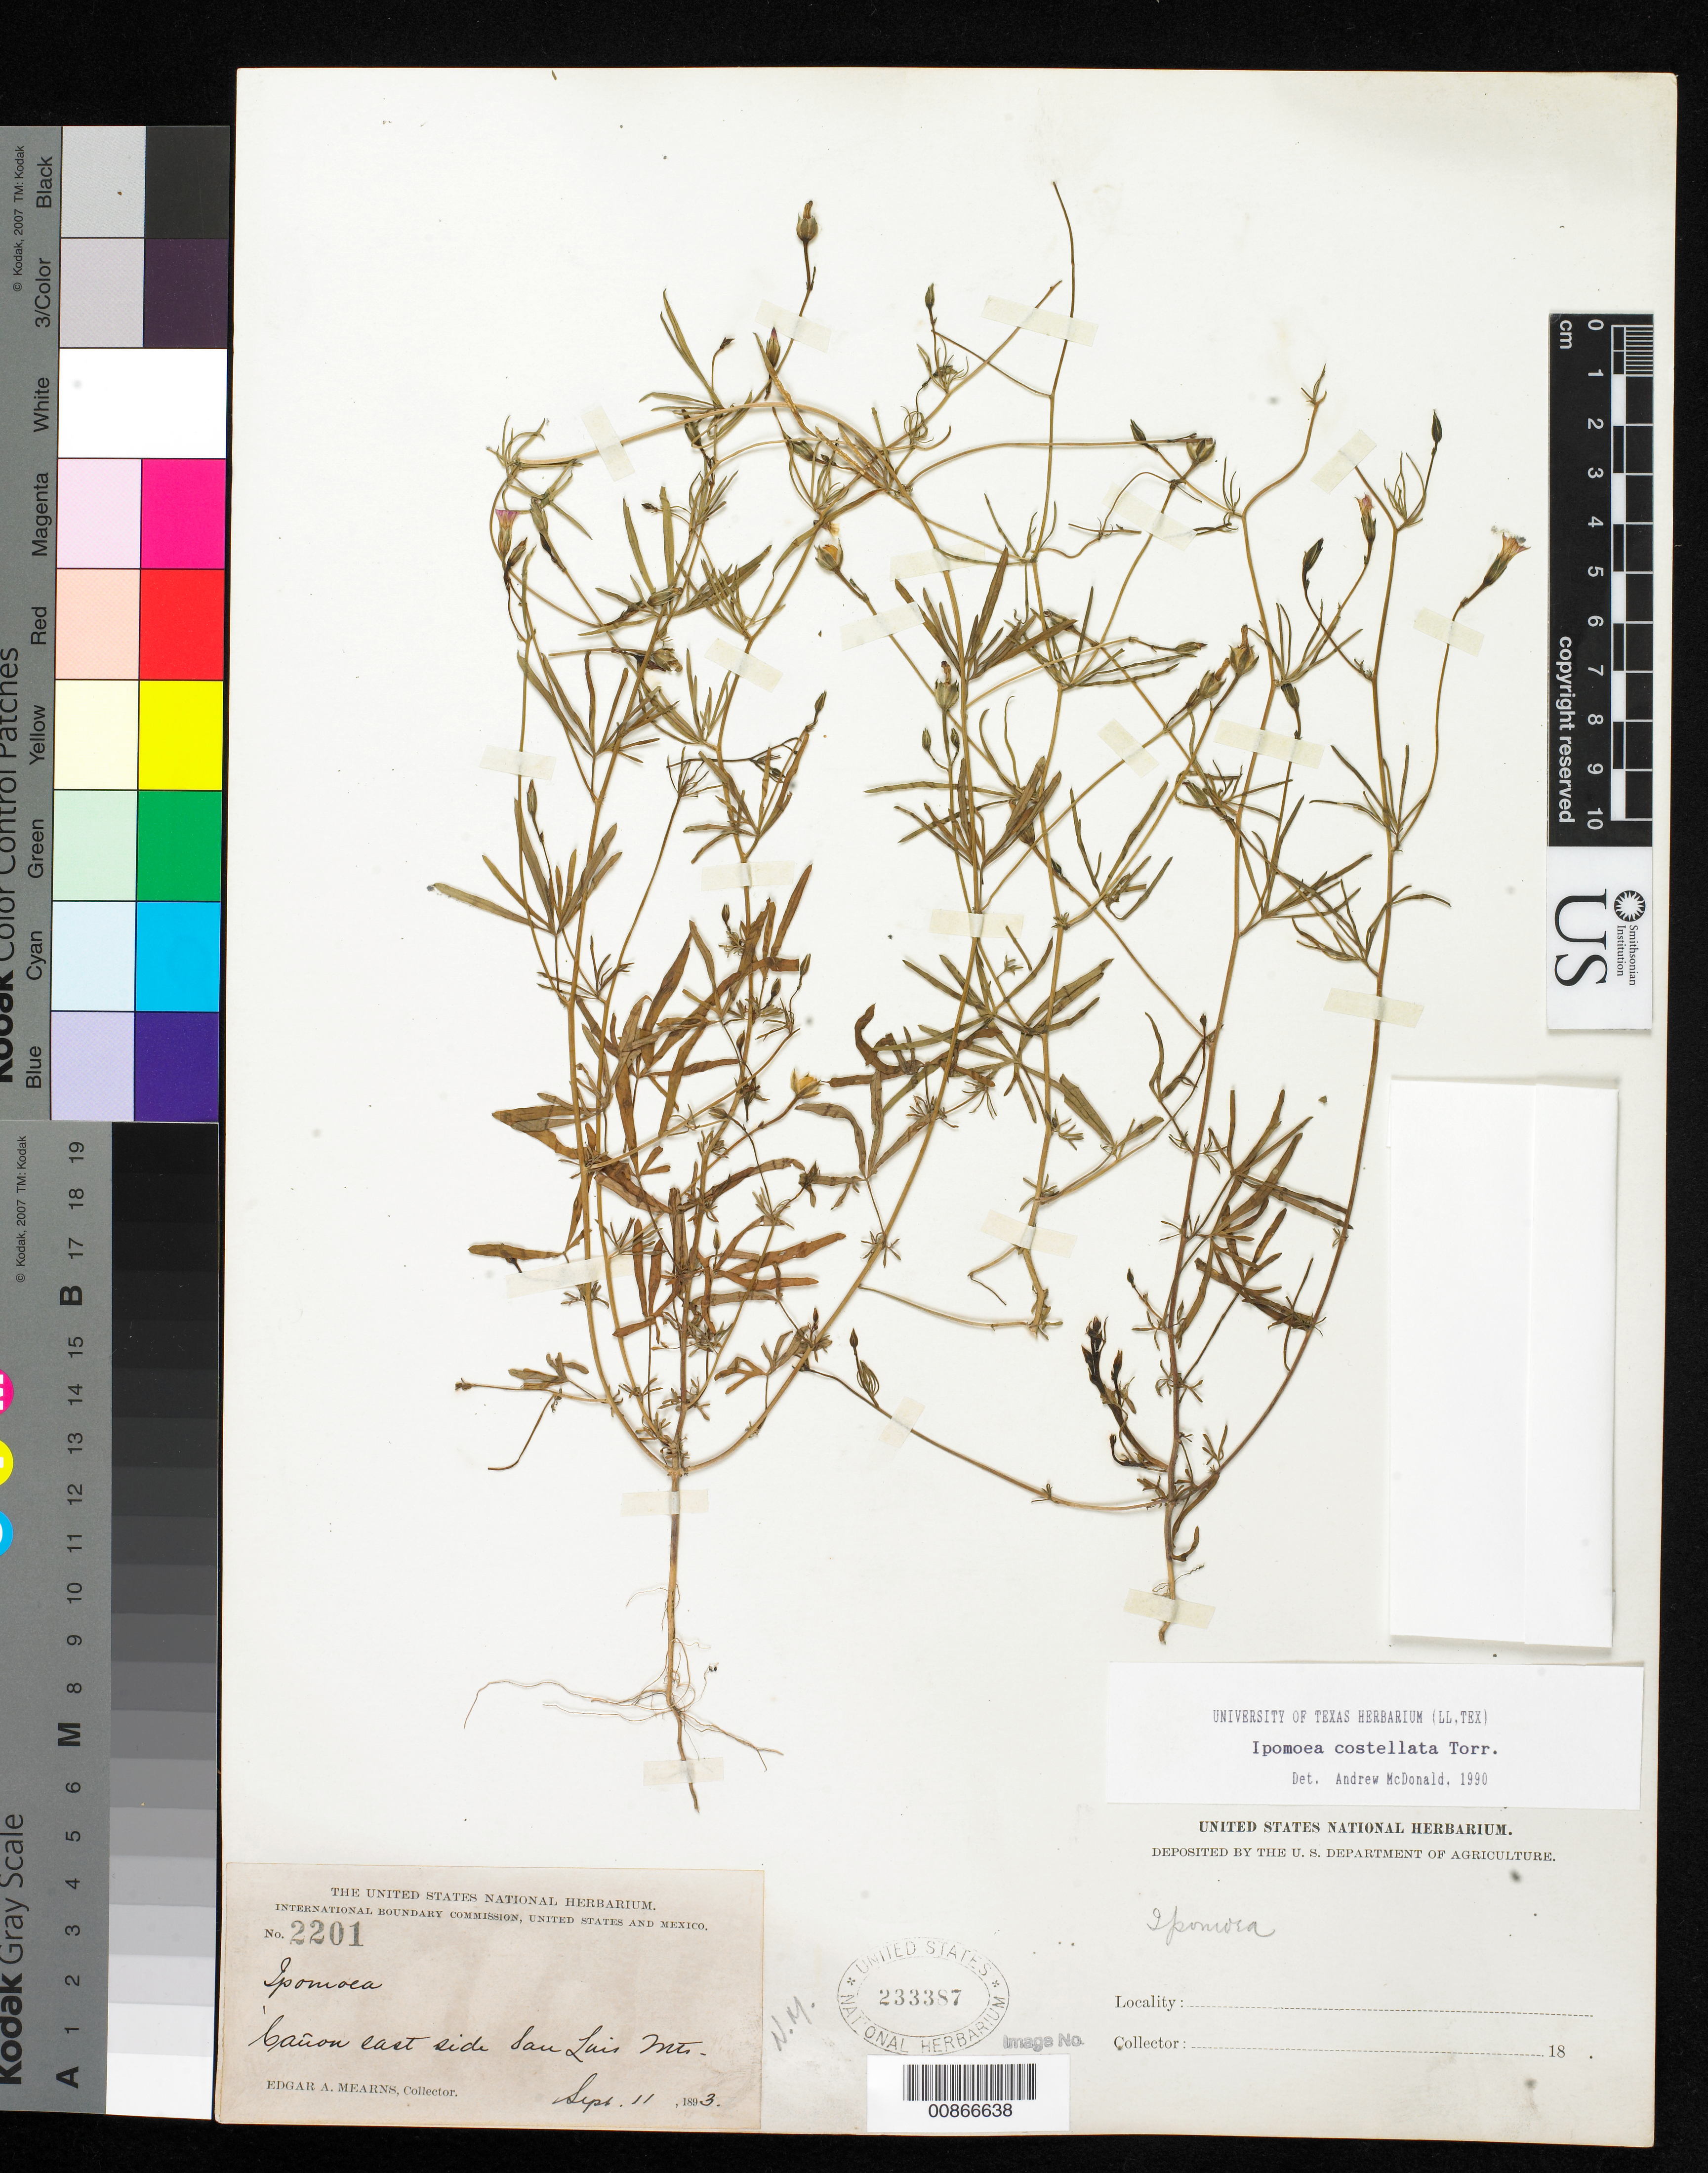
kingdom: Plantae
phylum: Tracheophyta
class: Magnoliopsida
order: Solanales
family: Convolvulaceae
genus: Ipomoea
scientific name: Ipomoea costellata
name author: Torr.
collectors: E. A. Mearns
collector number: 2201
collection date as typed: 11 Sep 1893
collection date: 1893-09-11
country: United States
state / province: New Mexico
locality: Cañon, east side San Luis Mts.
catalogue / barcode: US 233387